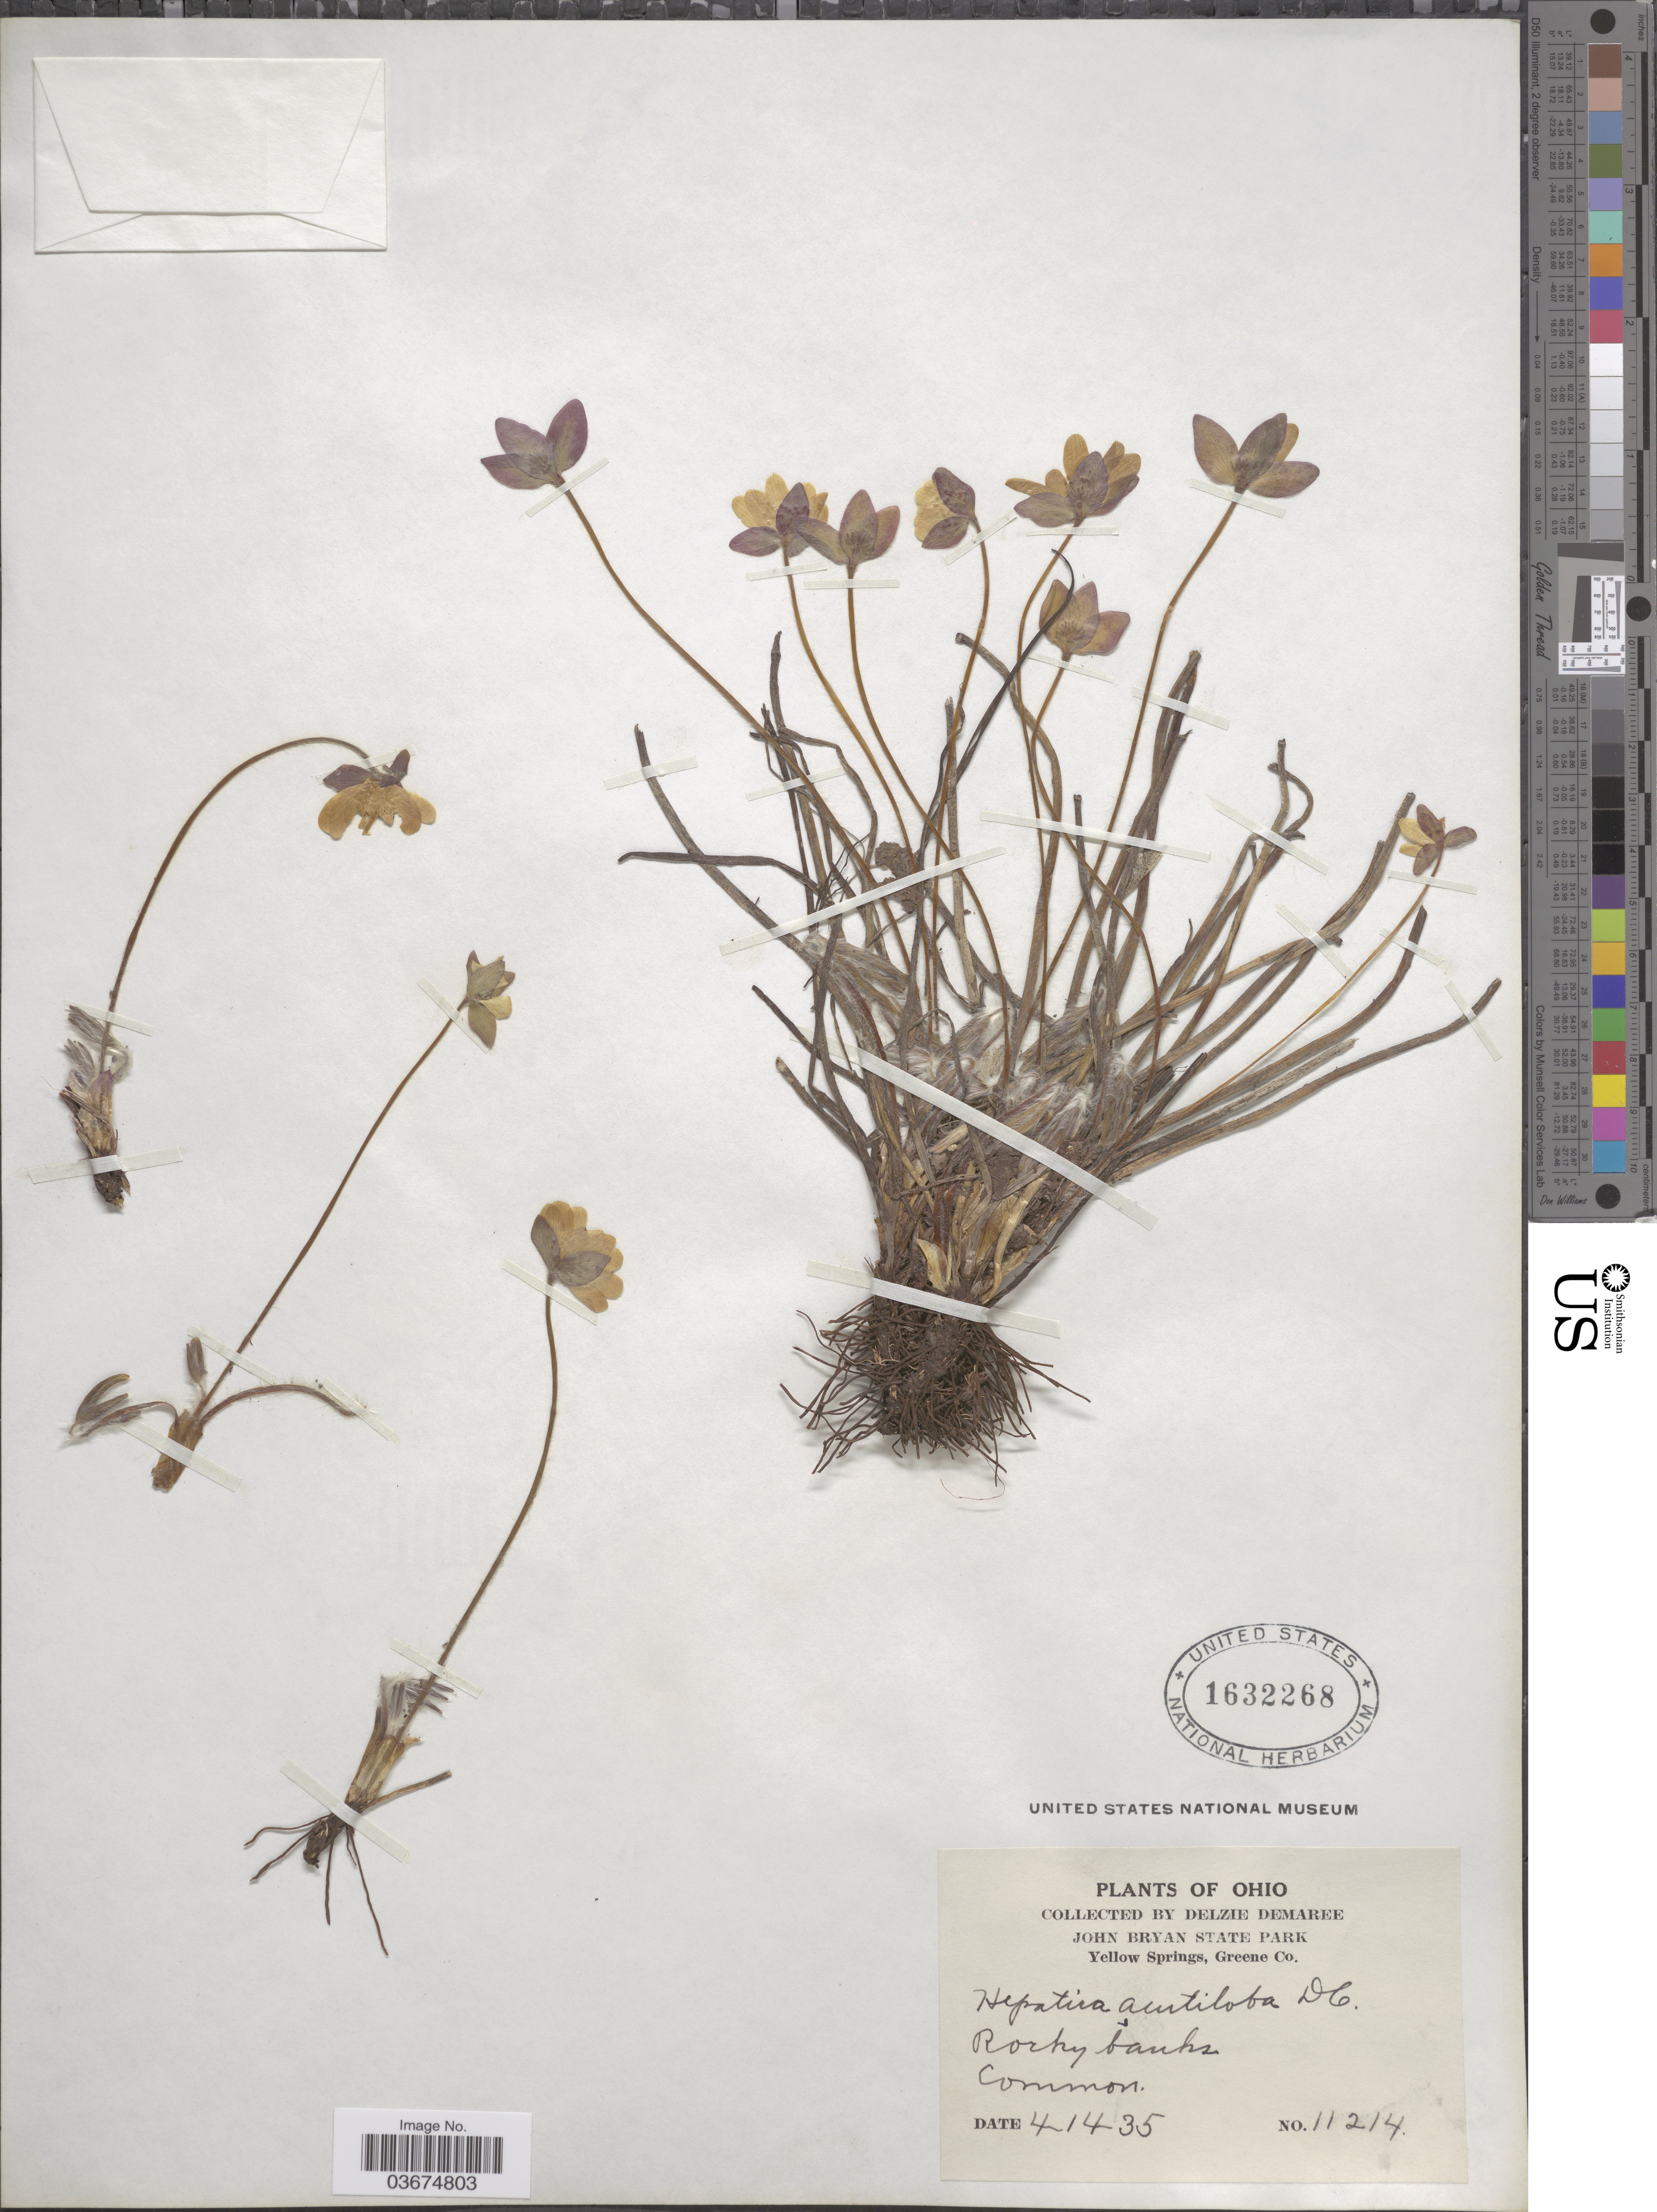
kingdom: Plantae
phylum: Tracheophyta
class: Magnoliopsida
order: Ranunculales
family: Ranunculaceae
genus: Hepatica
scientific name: Hepatica acutiloba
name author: DC.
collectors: D. Demaree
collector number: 11214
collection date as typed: Transcribed d/m/y: 14/4/35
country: United States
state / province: Ohio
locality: John Bryan State Park. Yellow Springs, Greene Co.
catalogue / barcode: US 1632268